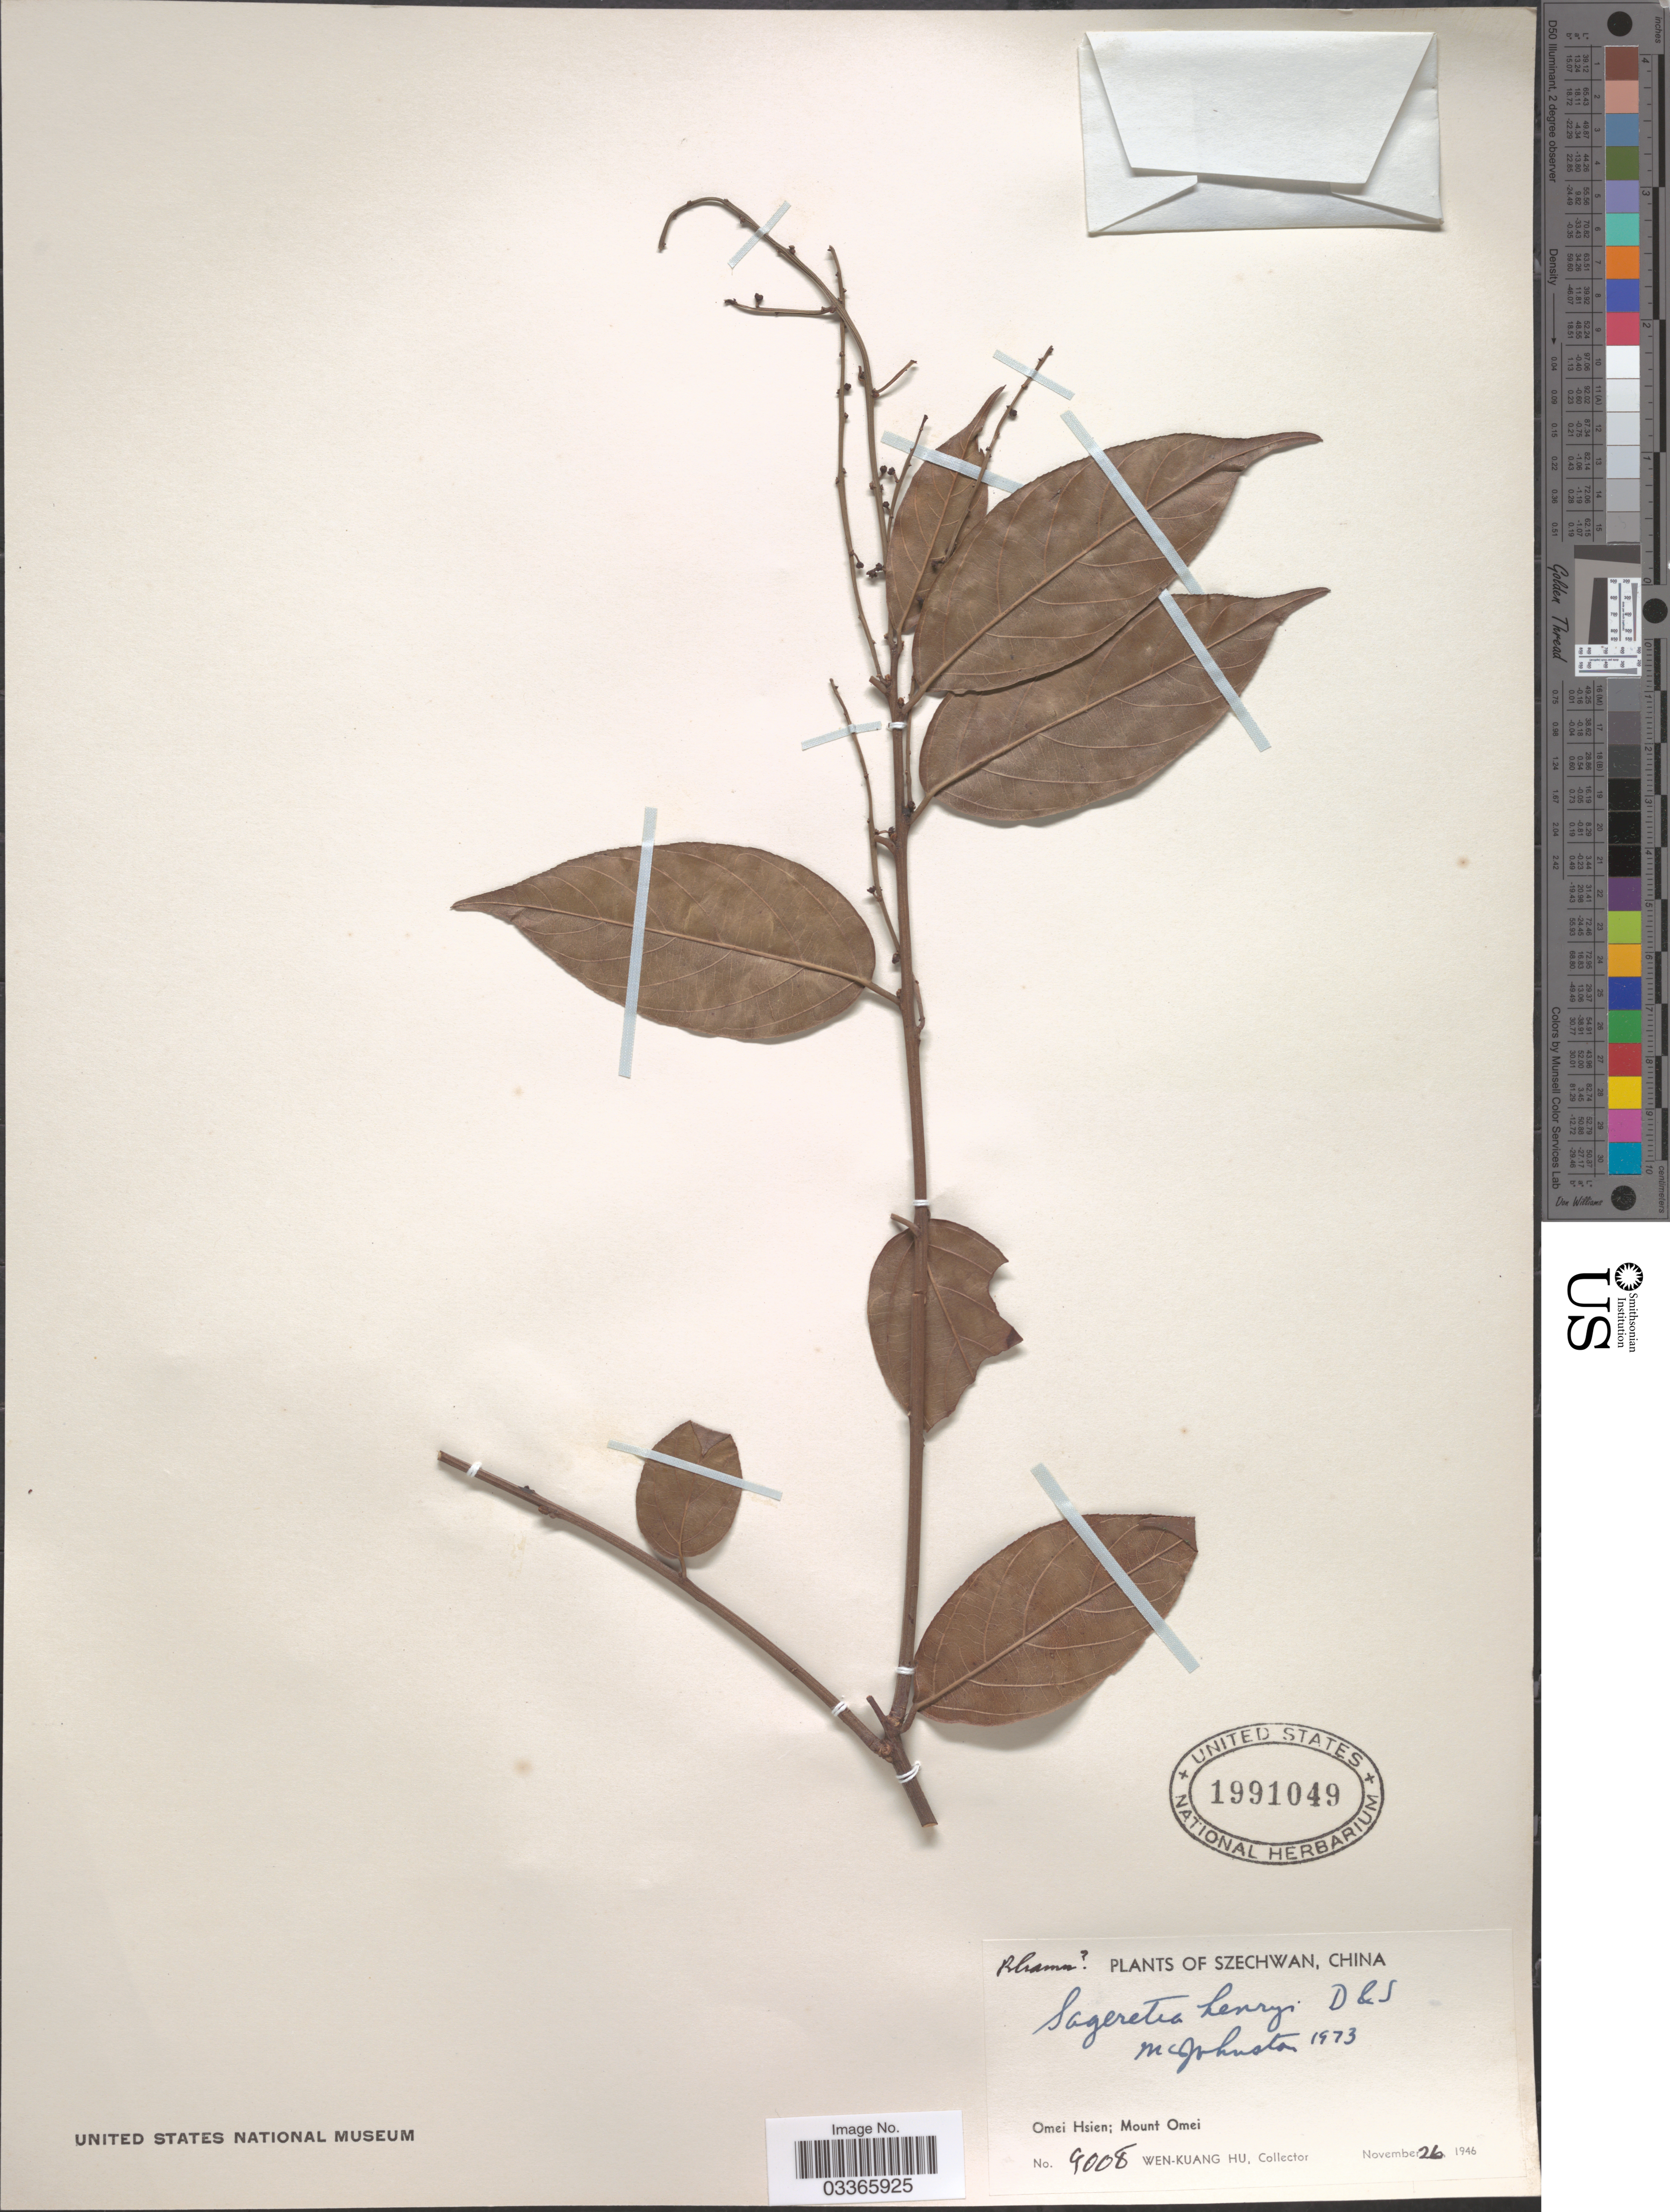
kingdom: Plantae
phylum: Tracheophyta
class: Magnoliopsida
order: Rosales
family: Rhamnaceae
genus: Sageretia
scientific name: Sageretia henryi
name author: J.R. Drumm. & C. Sprague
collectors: W. K. Hu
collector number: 9008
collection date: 1946-11-26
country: China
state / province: Sichuan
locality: Szechwan, Omei-Hsien; Mount Omei.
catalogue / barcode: US 1991049